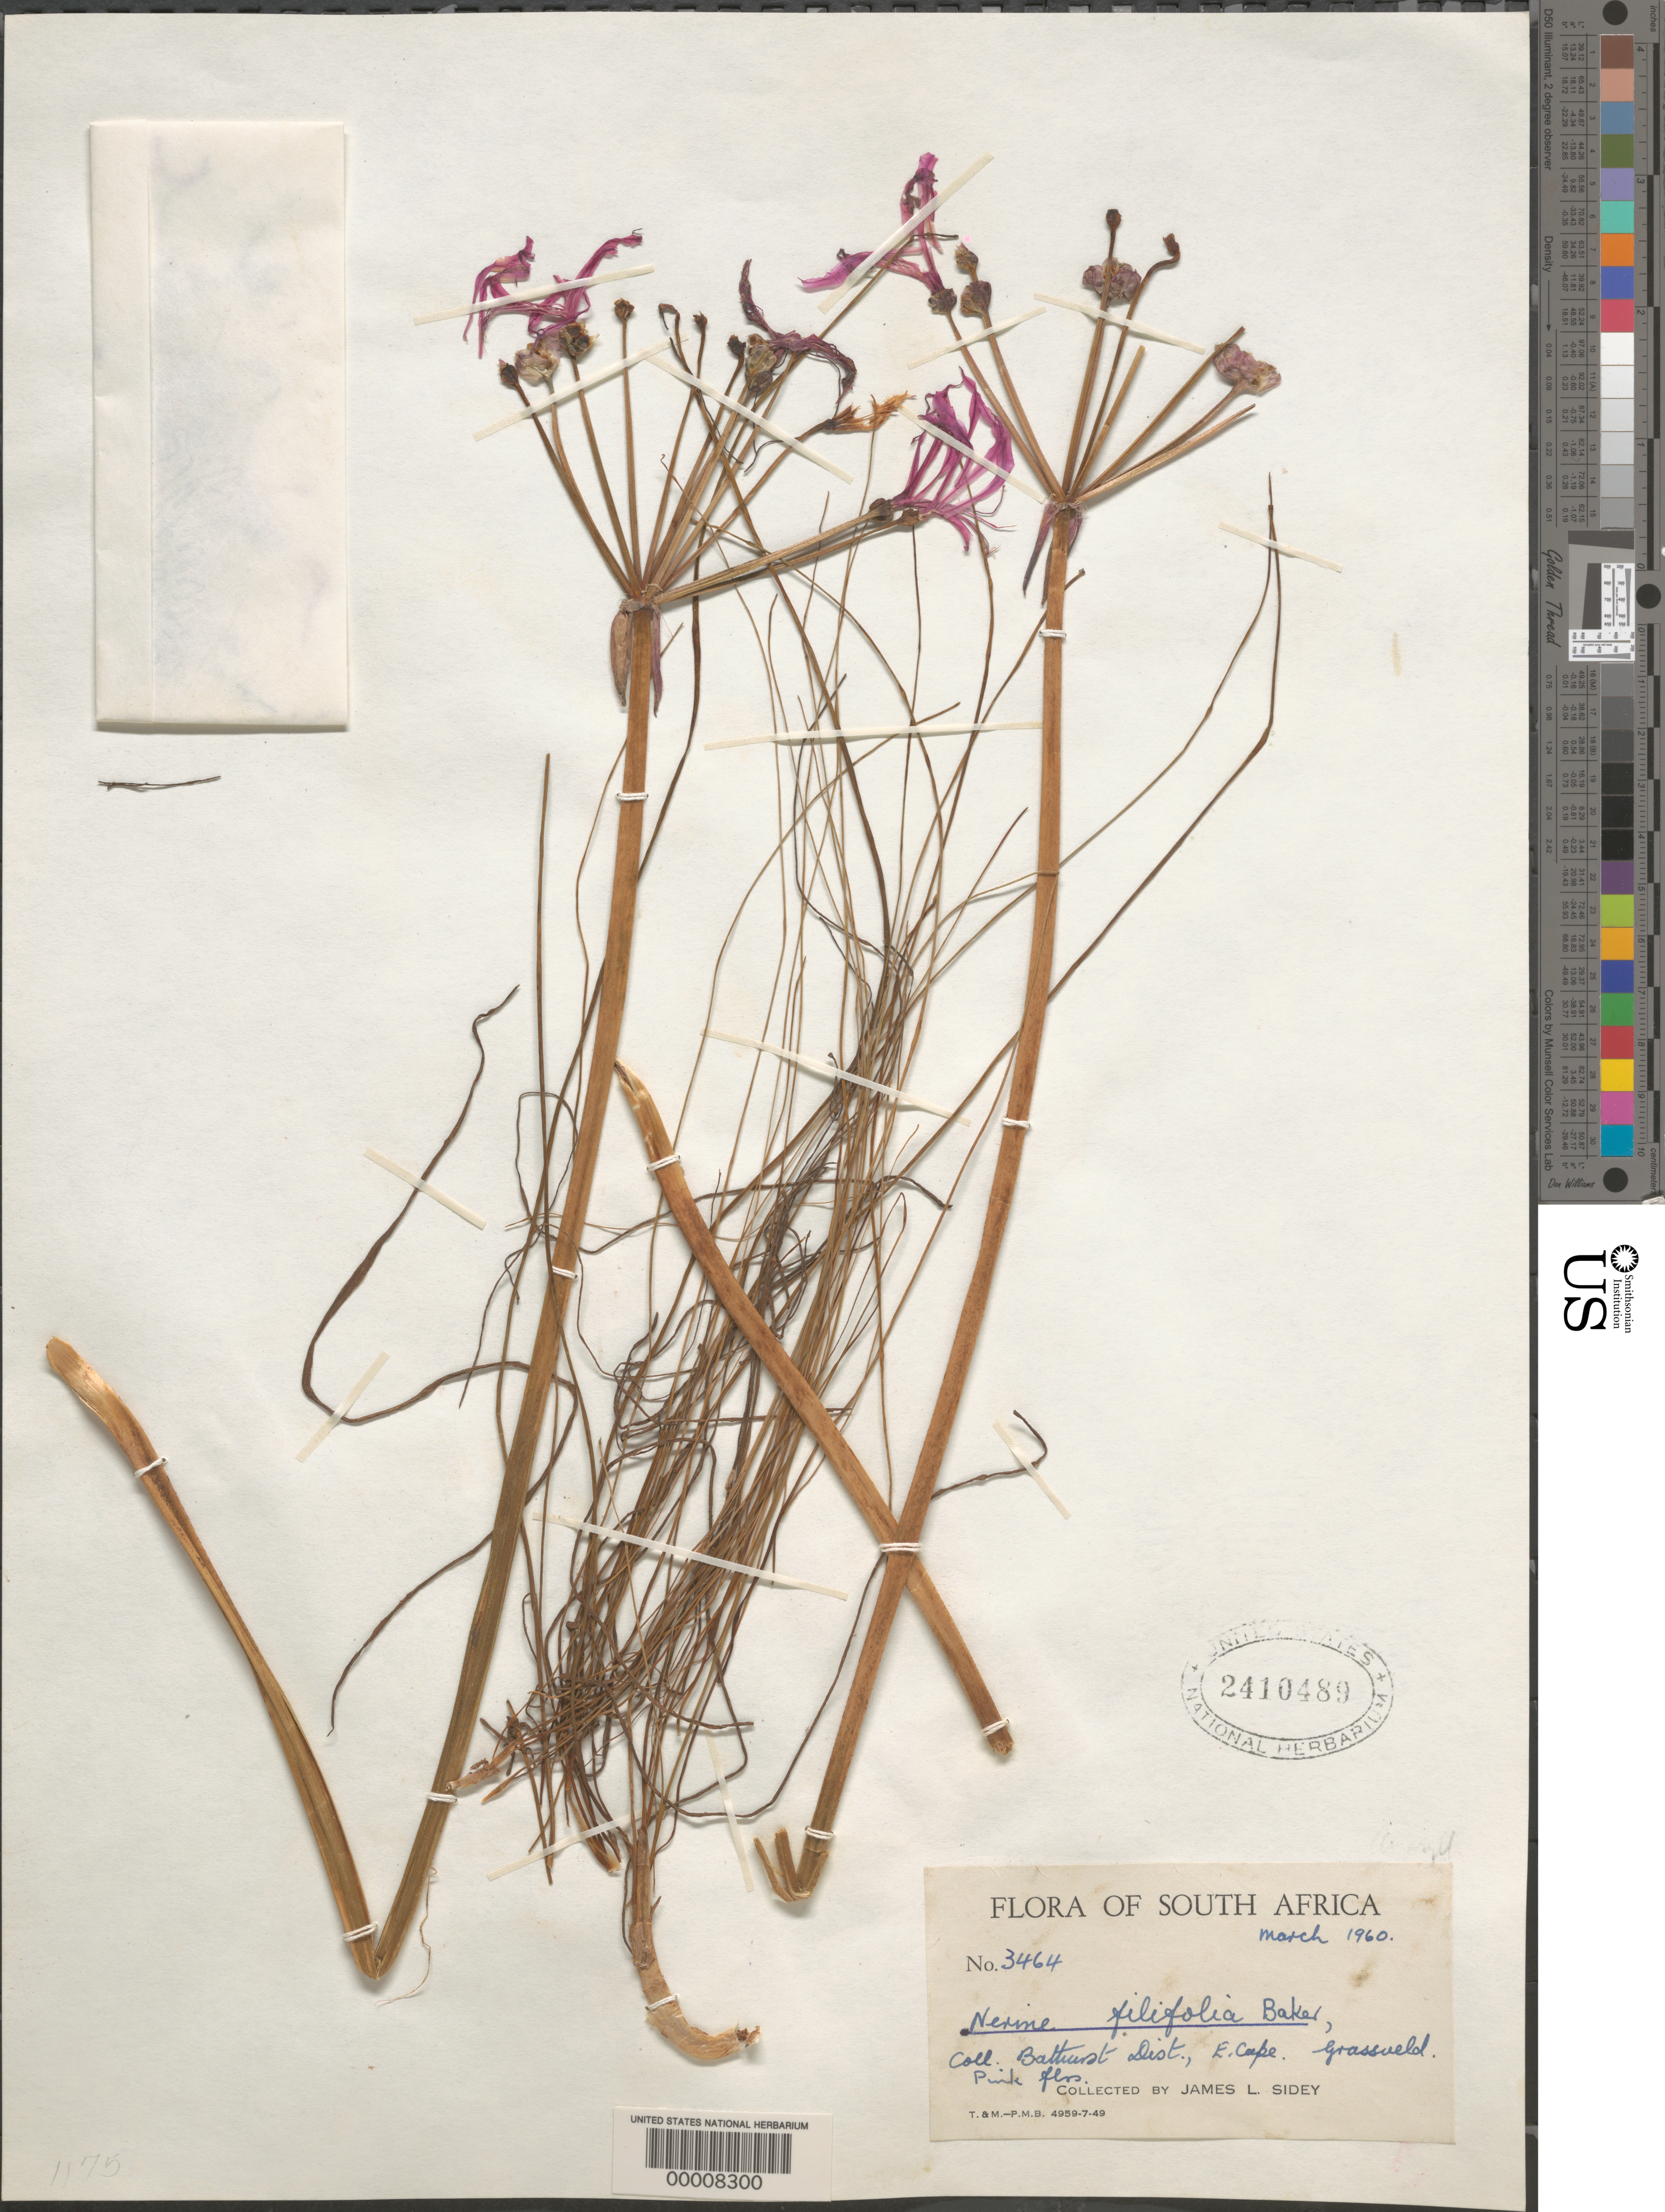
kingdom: Plantae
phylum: Tracheophyta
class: Liliopsida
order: Asparagales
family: Amaryllidaceae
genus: Nerine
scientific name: Nerine filifolia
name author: Baker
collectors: J. L. Sidey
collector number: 3464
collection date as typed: Mar 1960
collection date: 1960-03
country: South Africa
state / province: Eastern Cape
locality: Bathurst dist.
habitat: Grassveld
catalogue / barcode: US 2410489